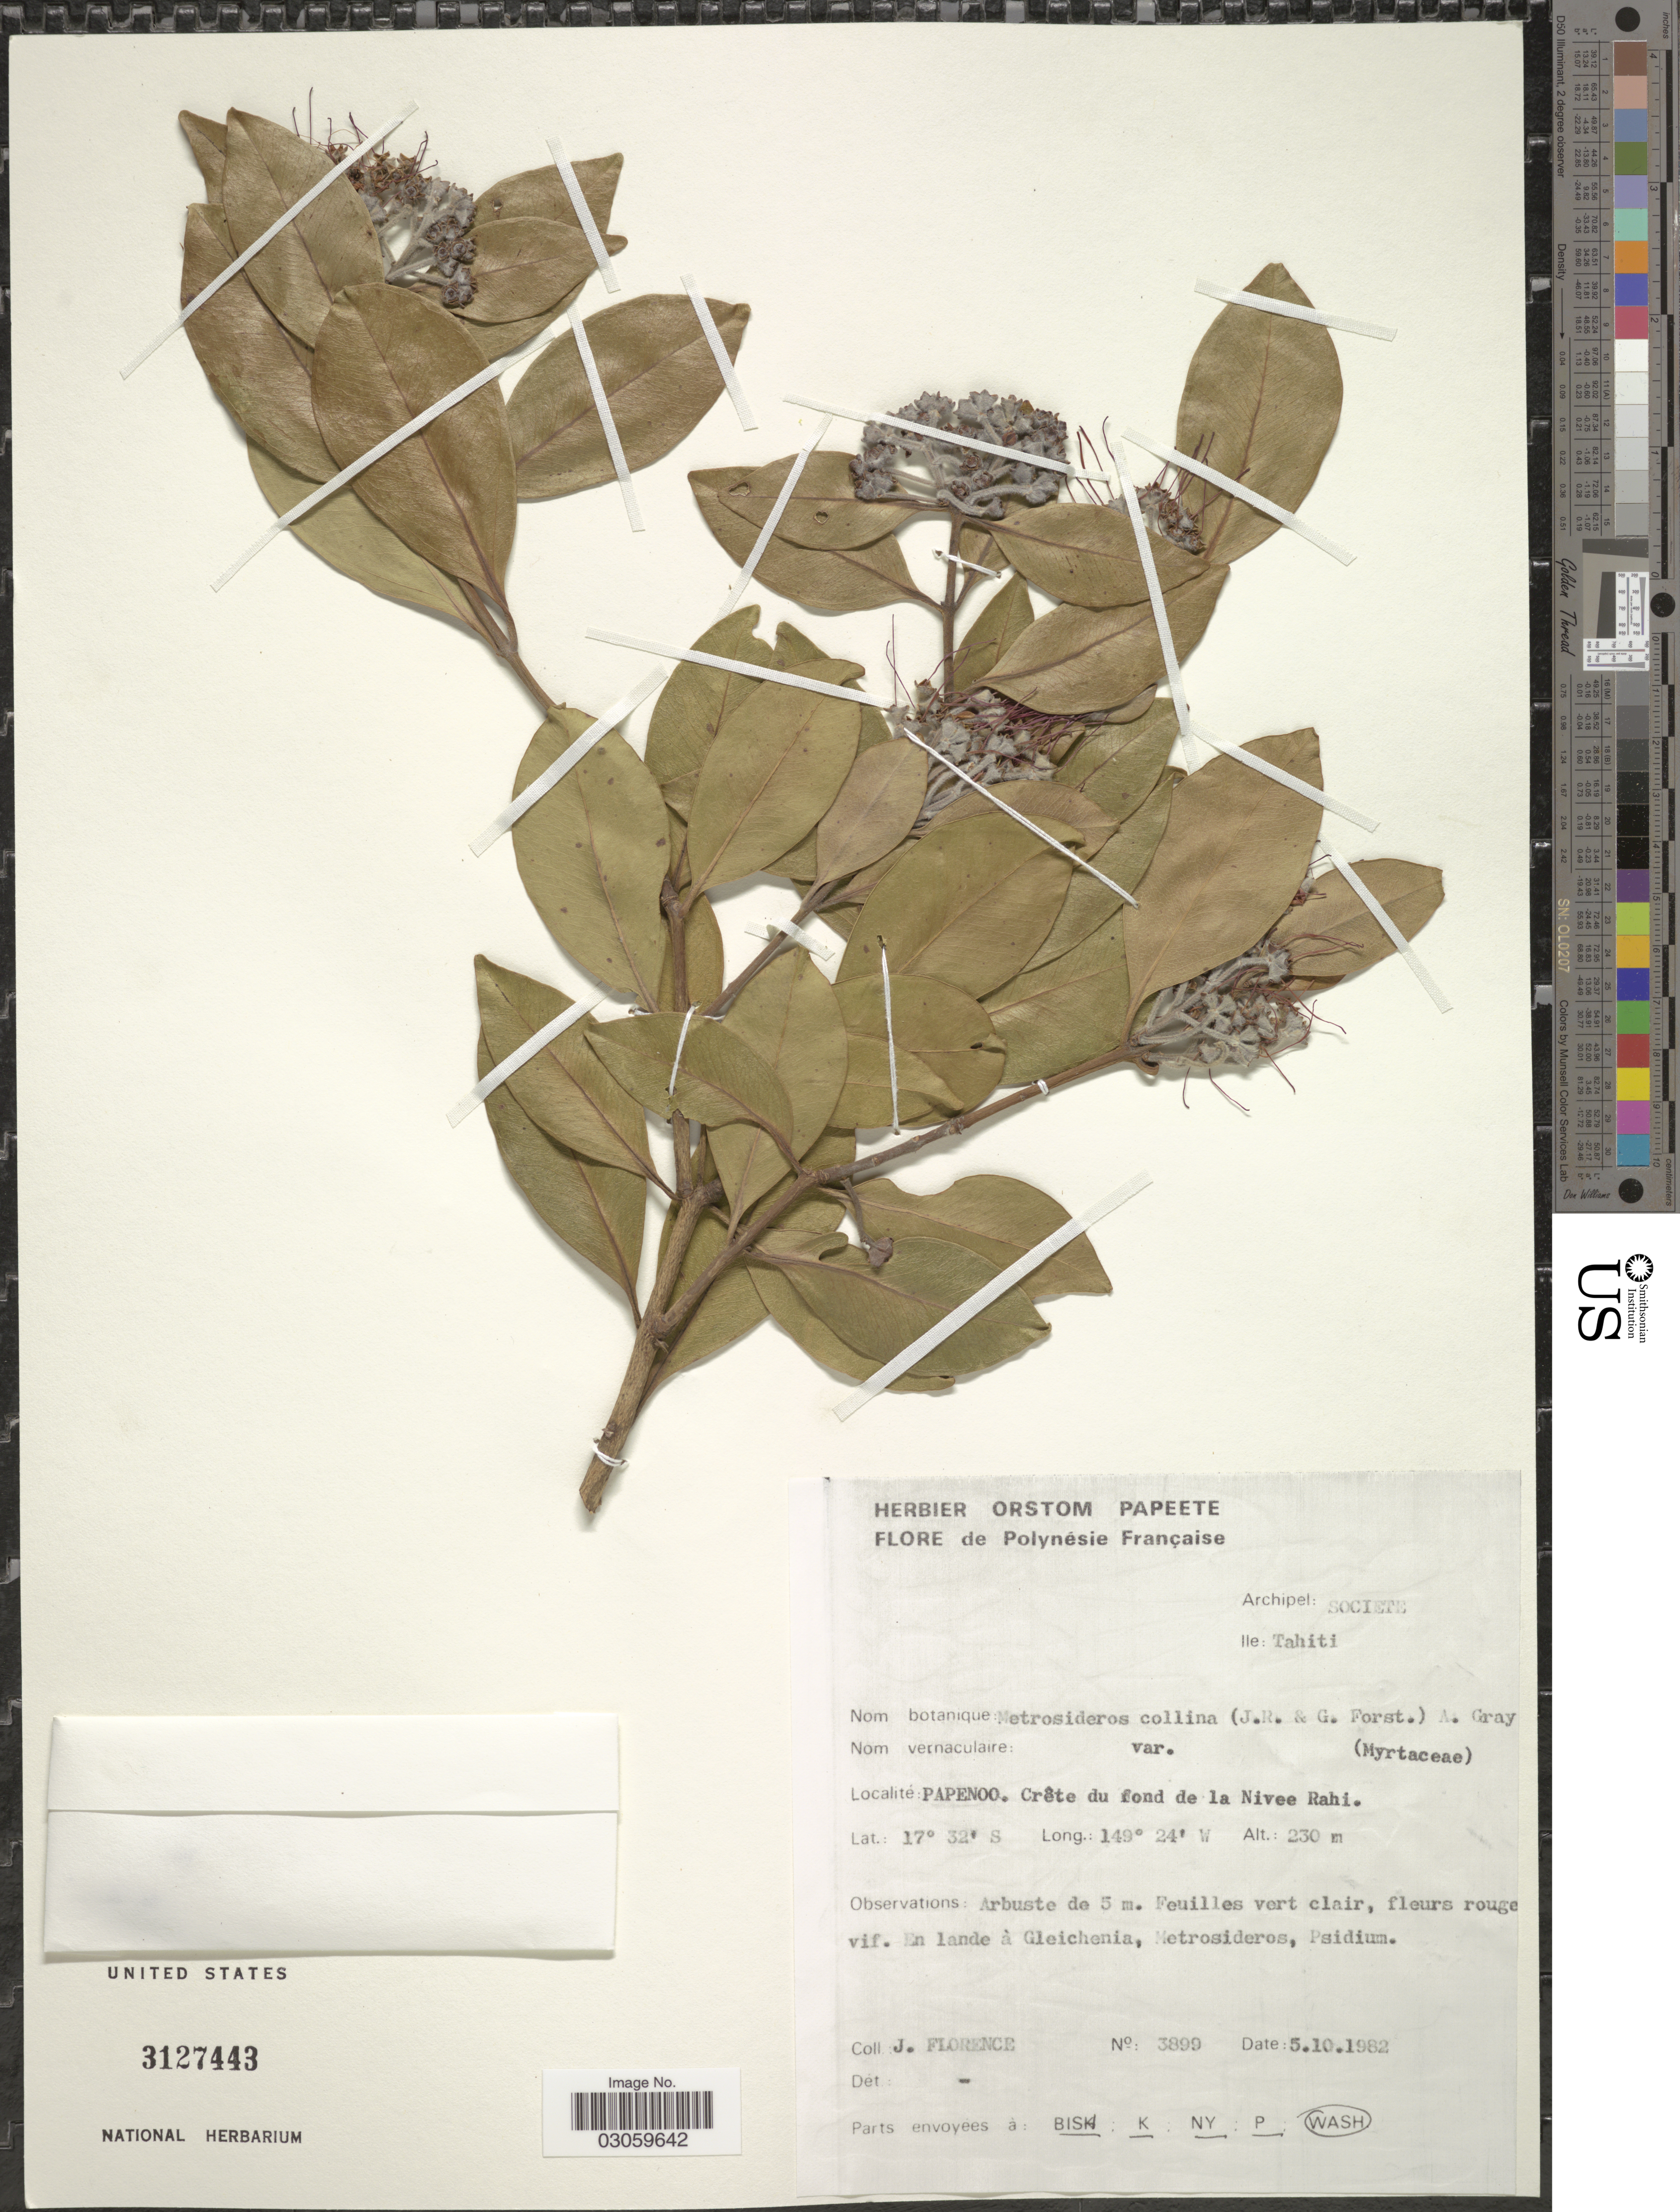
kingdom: Plantae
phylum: Tracheophyta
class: Magnoliopsida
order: Myrtales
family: Myrtaceae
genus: Metrosideros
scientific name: Metrosideros collina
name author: (J.R. Forst. & G. Forst.) A. Gray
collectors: J. Florence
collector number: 3899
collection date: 1982-10-05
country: French Polynesia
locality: Polynésie Française. Archipel: Societe. Ile: Tahiti. Papenoo. Crête du fond de la Nivee Rahi.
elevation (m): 230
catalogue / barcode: US 3127443